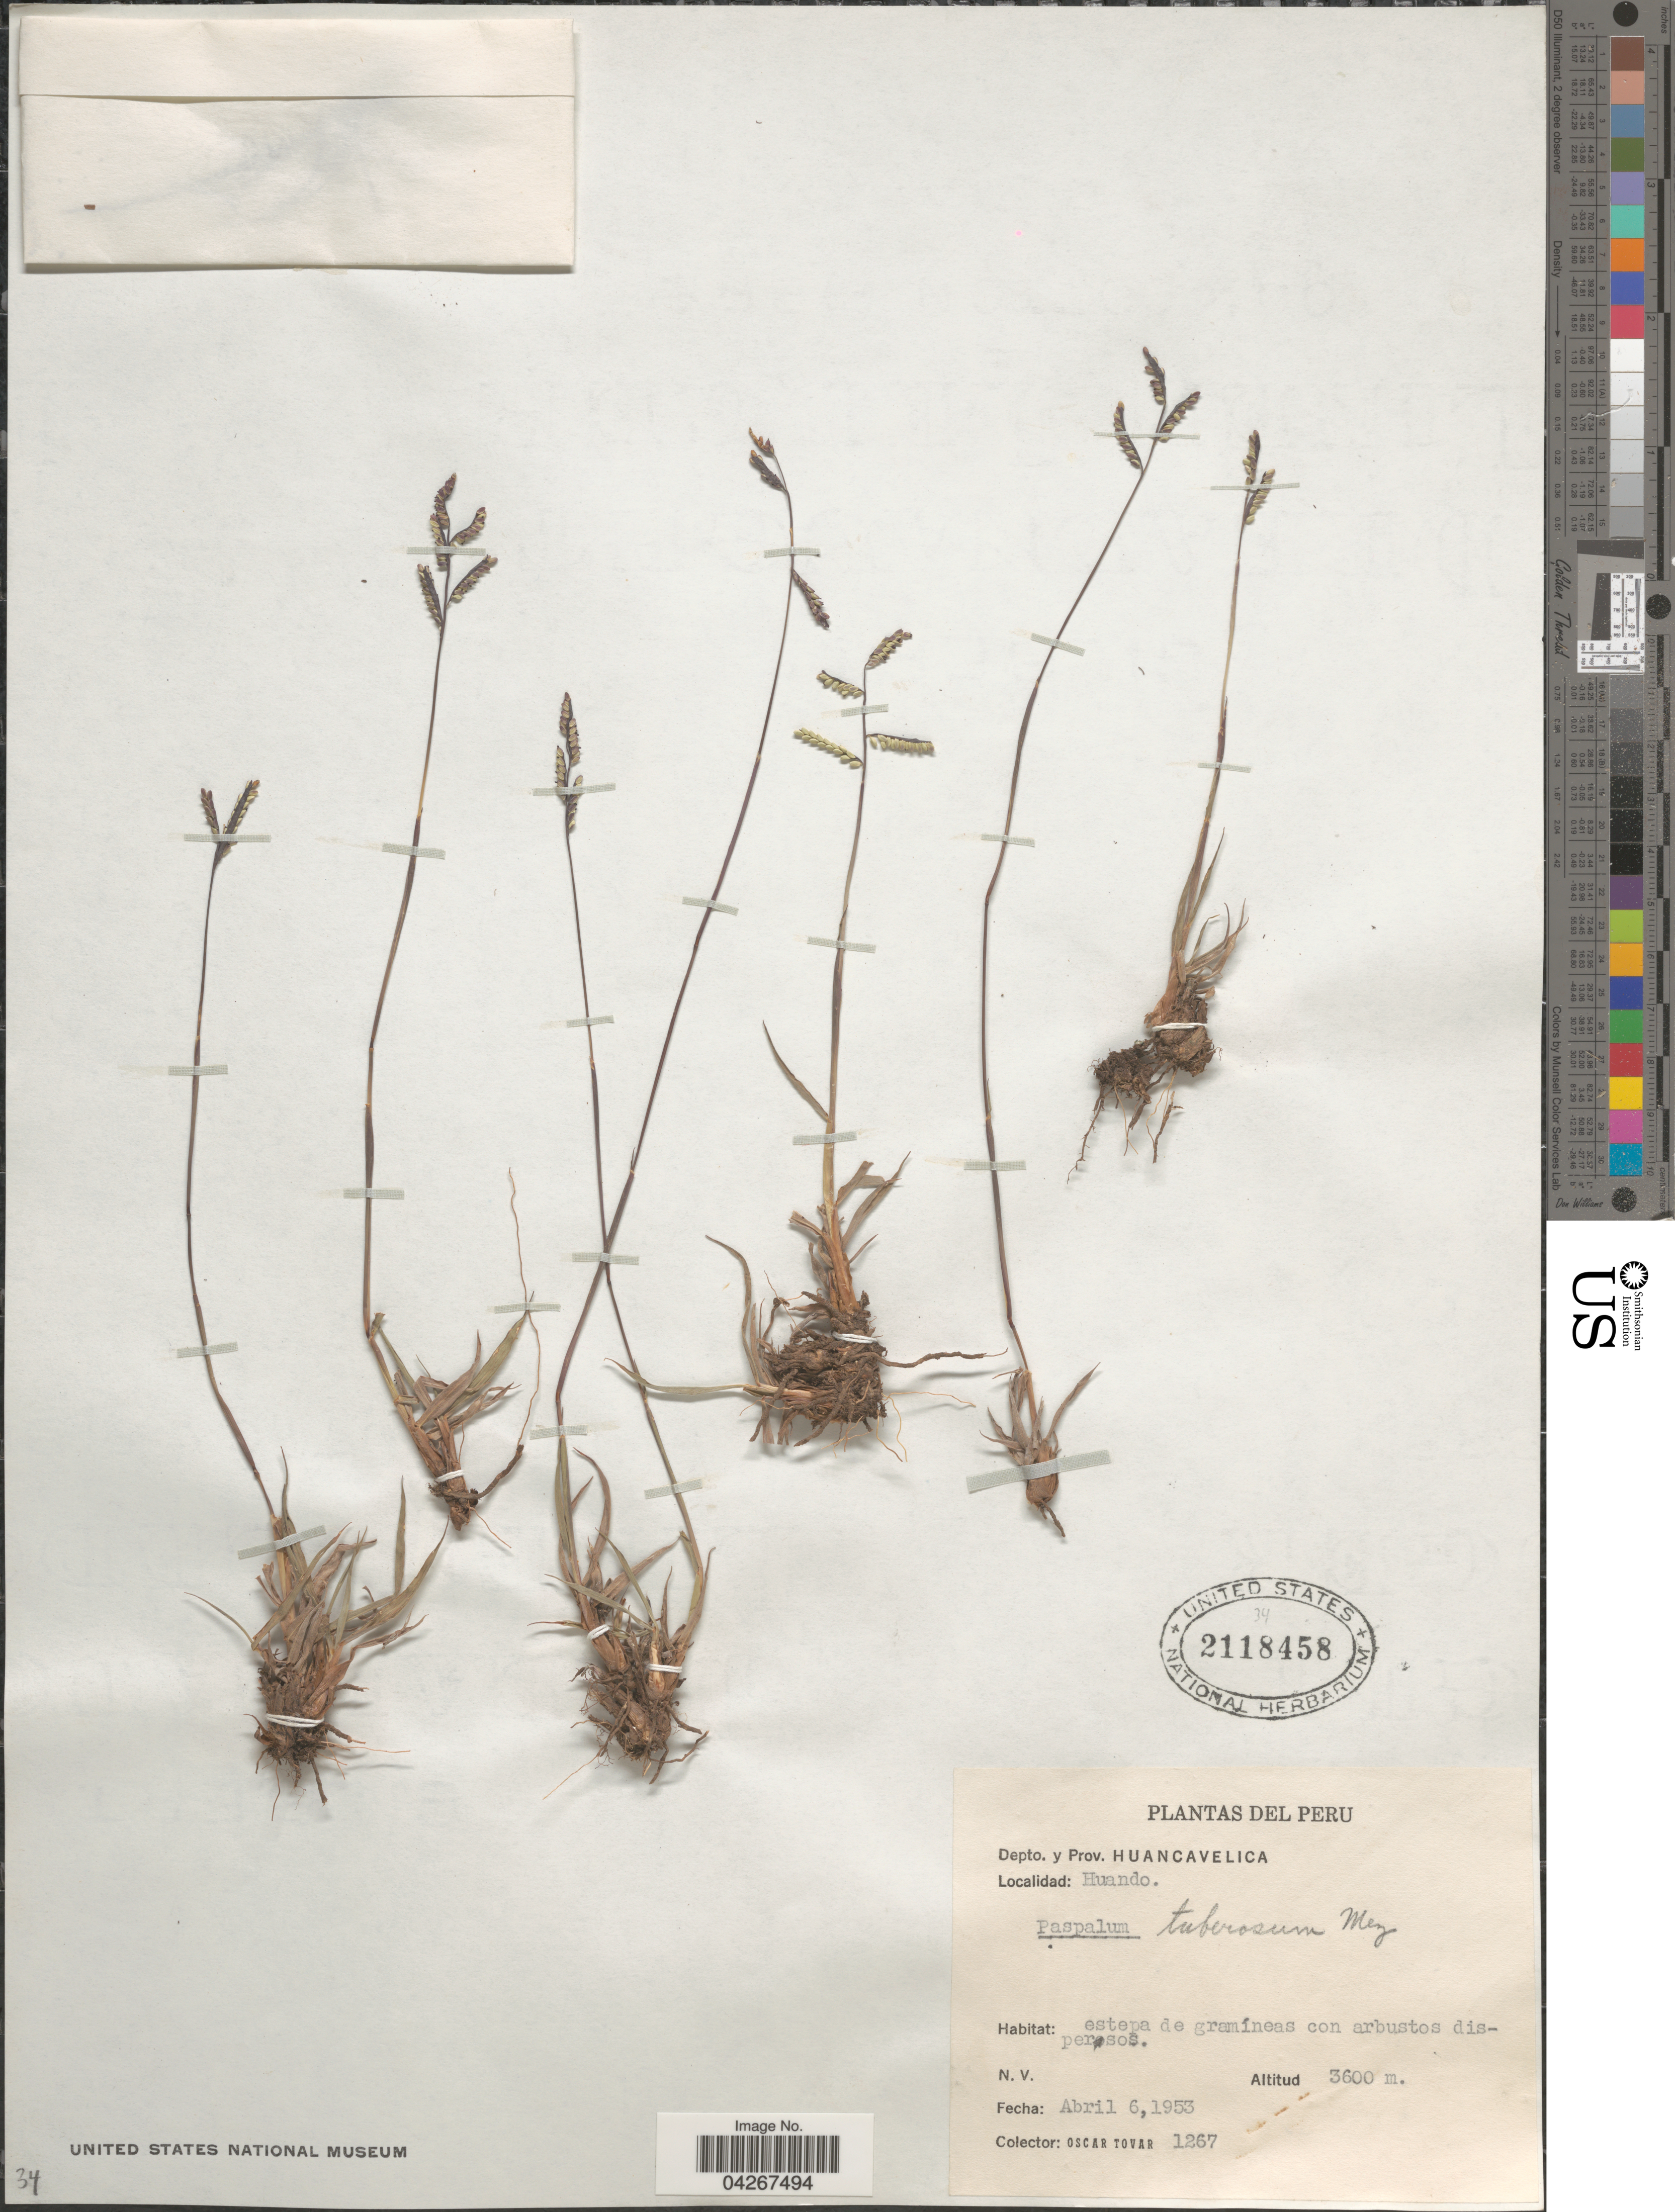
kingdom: Plantae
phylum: Tracheophyta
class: Liliopsida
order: Poales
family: Poaceae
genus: Paspalum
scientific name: Paspalum bonplandianum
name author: Flüggé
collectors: Ó. Tovar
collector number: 1267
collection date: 1953-04-06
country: Peru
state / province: Huancavelica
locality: Depto. y Prov. Huancavelica. Huando.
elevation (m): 3600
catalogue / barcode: US 2118458